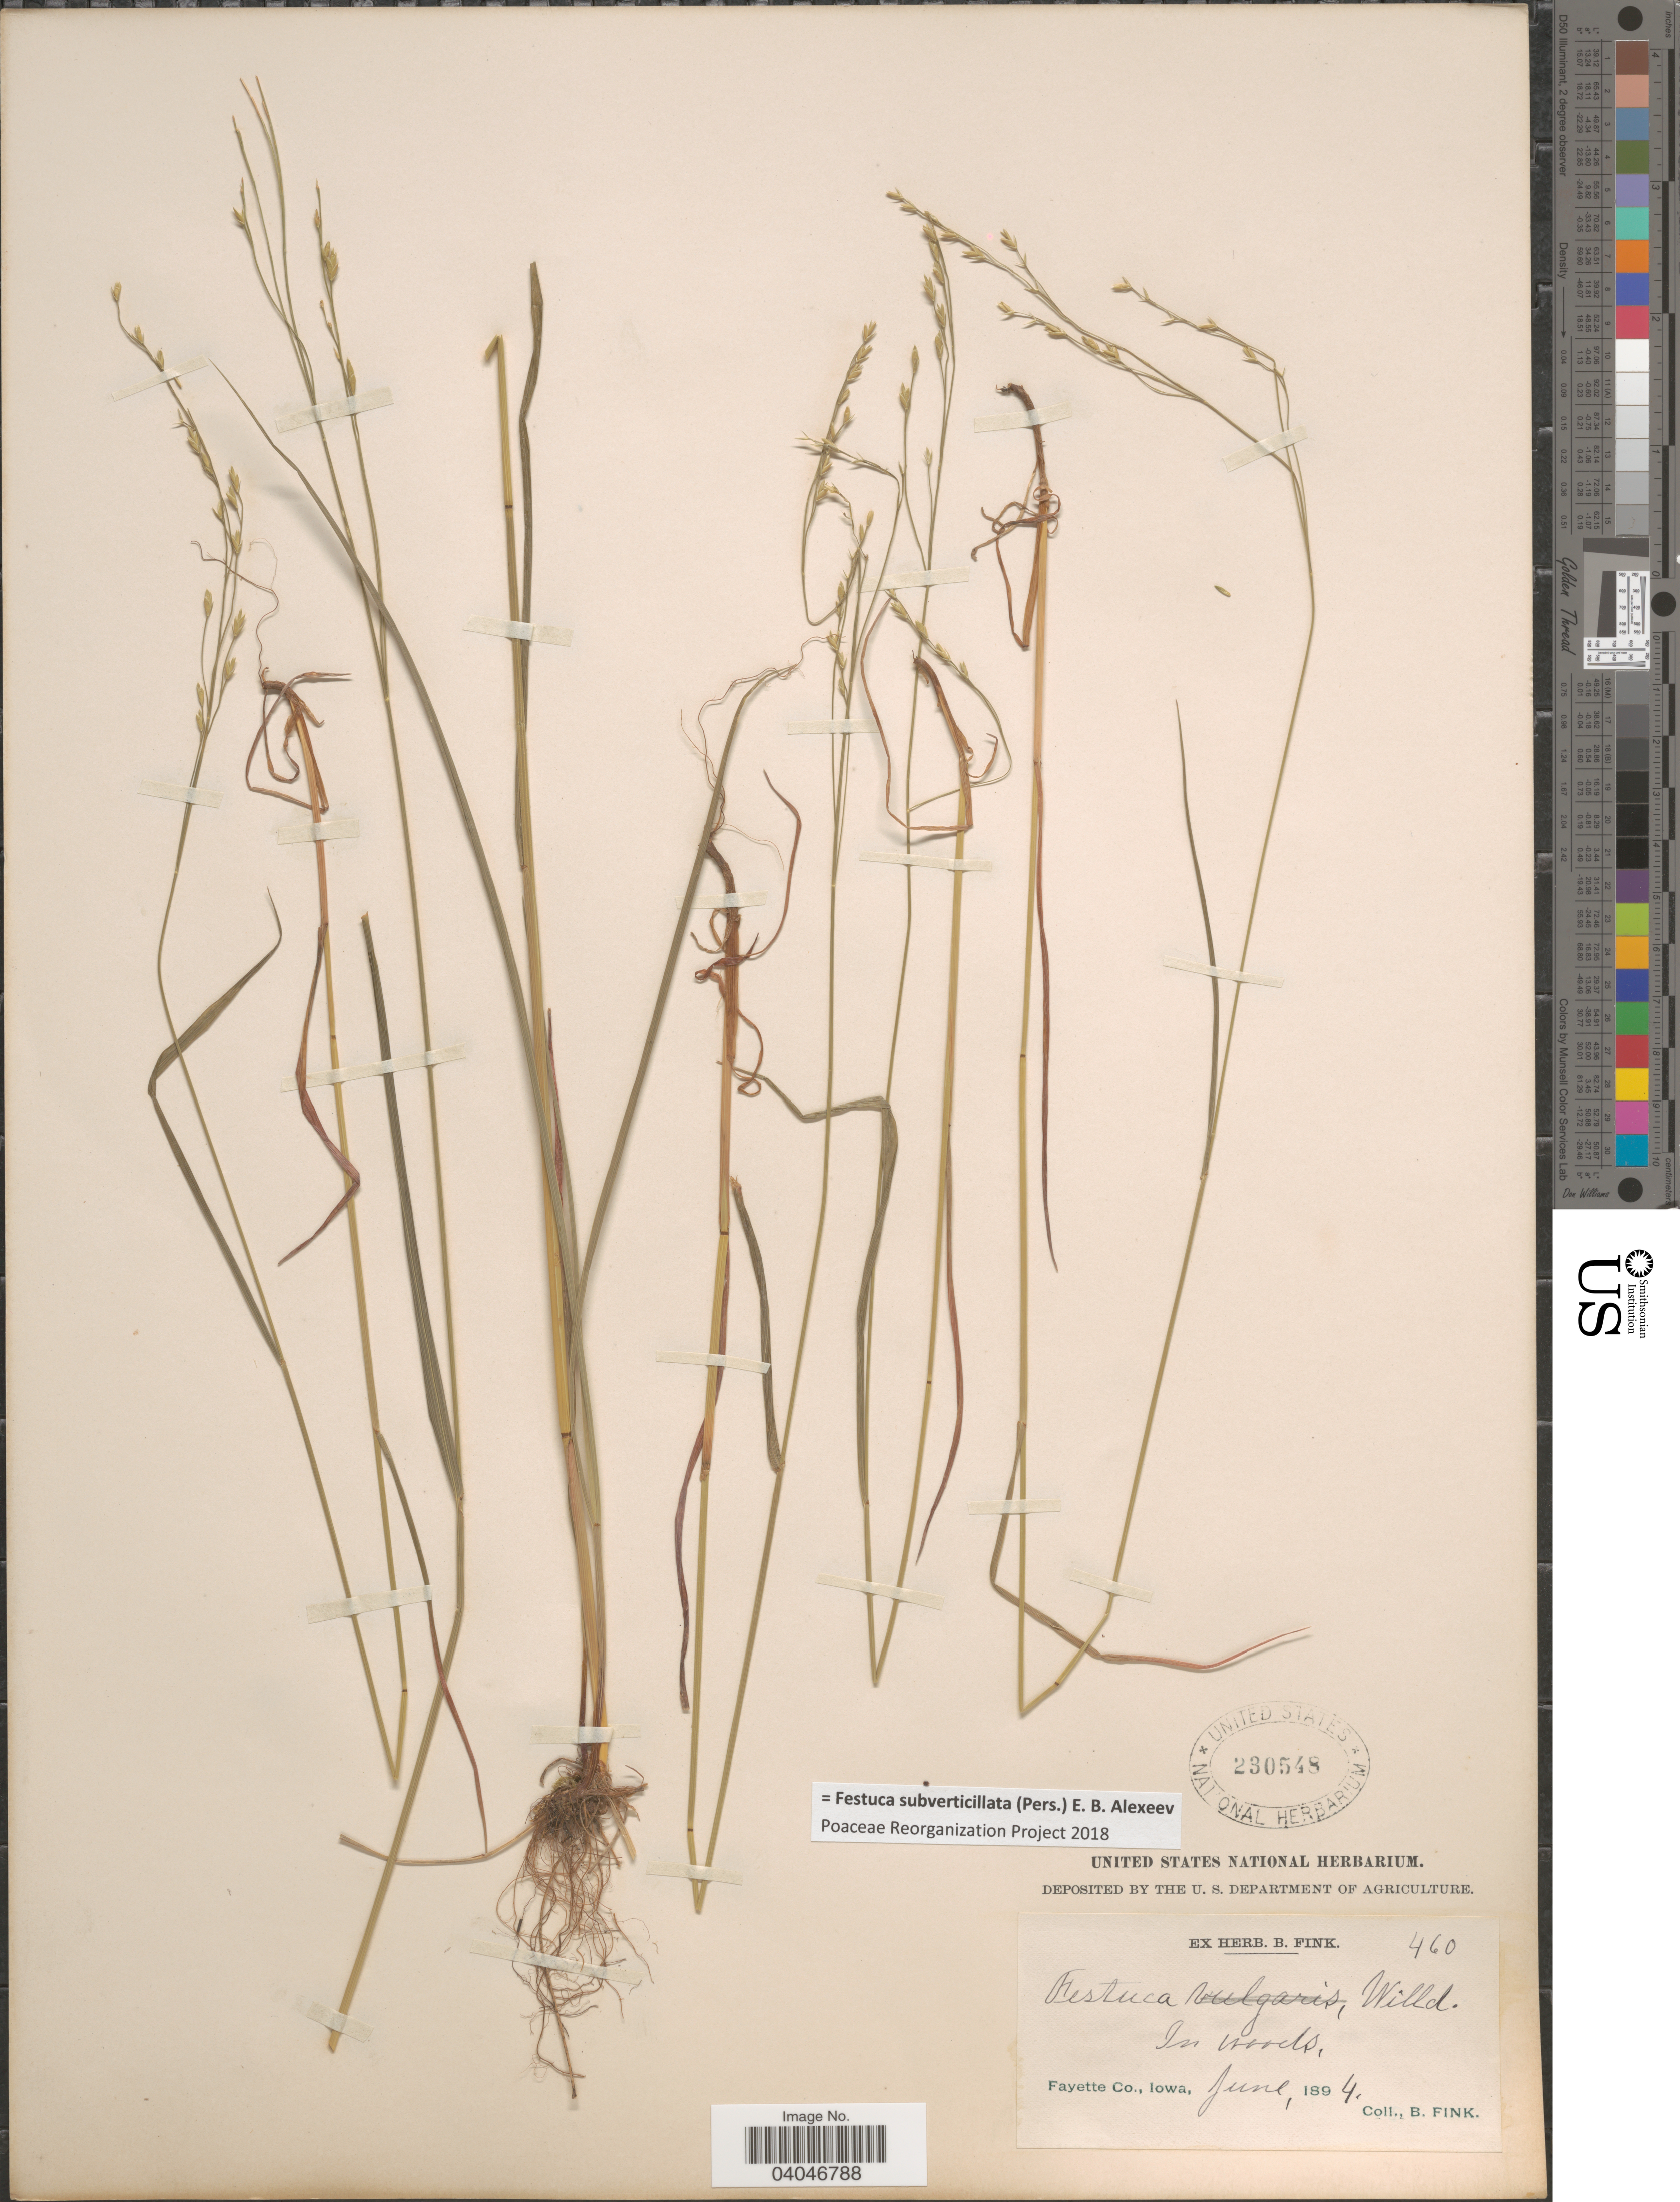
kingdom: Plantae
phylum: Tracheophyta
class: Liliopsida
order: Poales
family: Poaceae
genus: Festuca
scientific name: Festuca subverticillata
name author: (Pers.) E.B. Alexeev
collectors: B. Fink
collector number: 460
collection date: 1894-06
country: United States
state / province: Iowa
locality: Fayette Co.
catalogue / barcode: US 230548